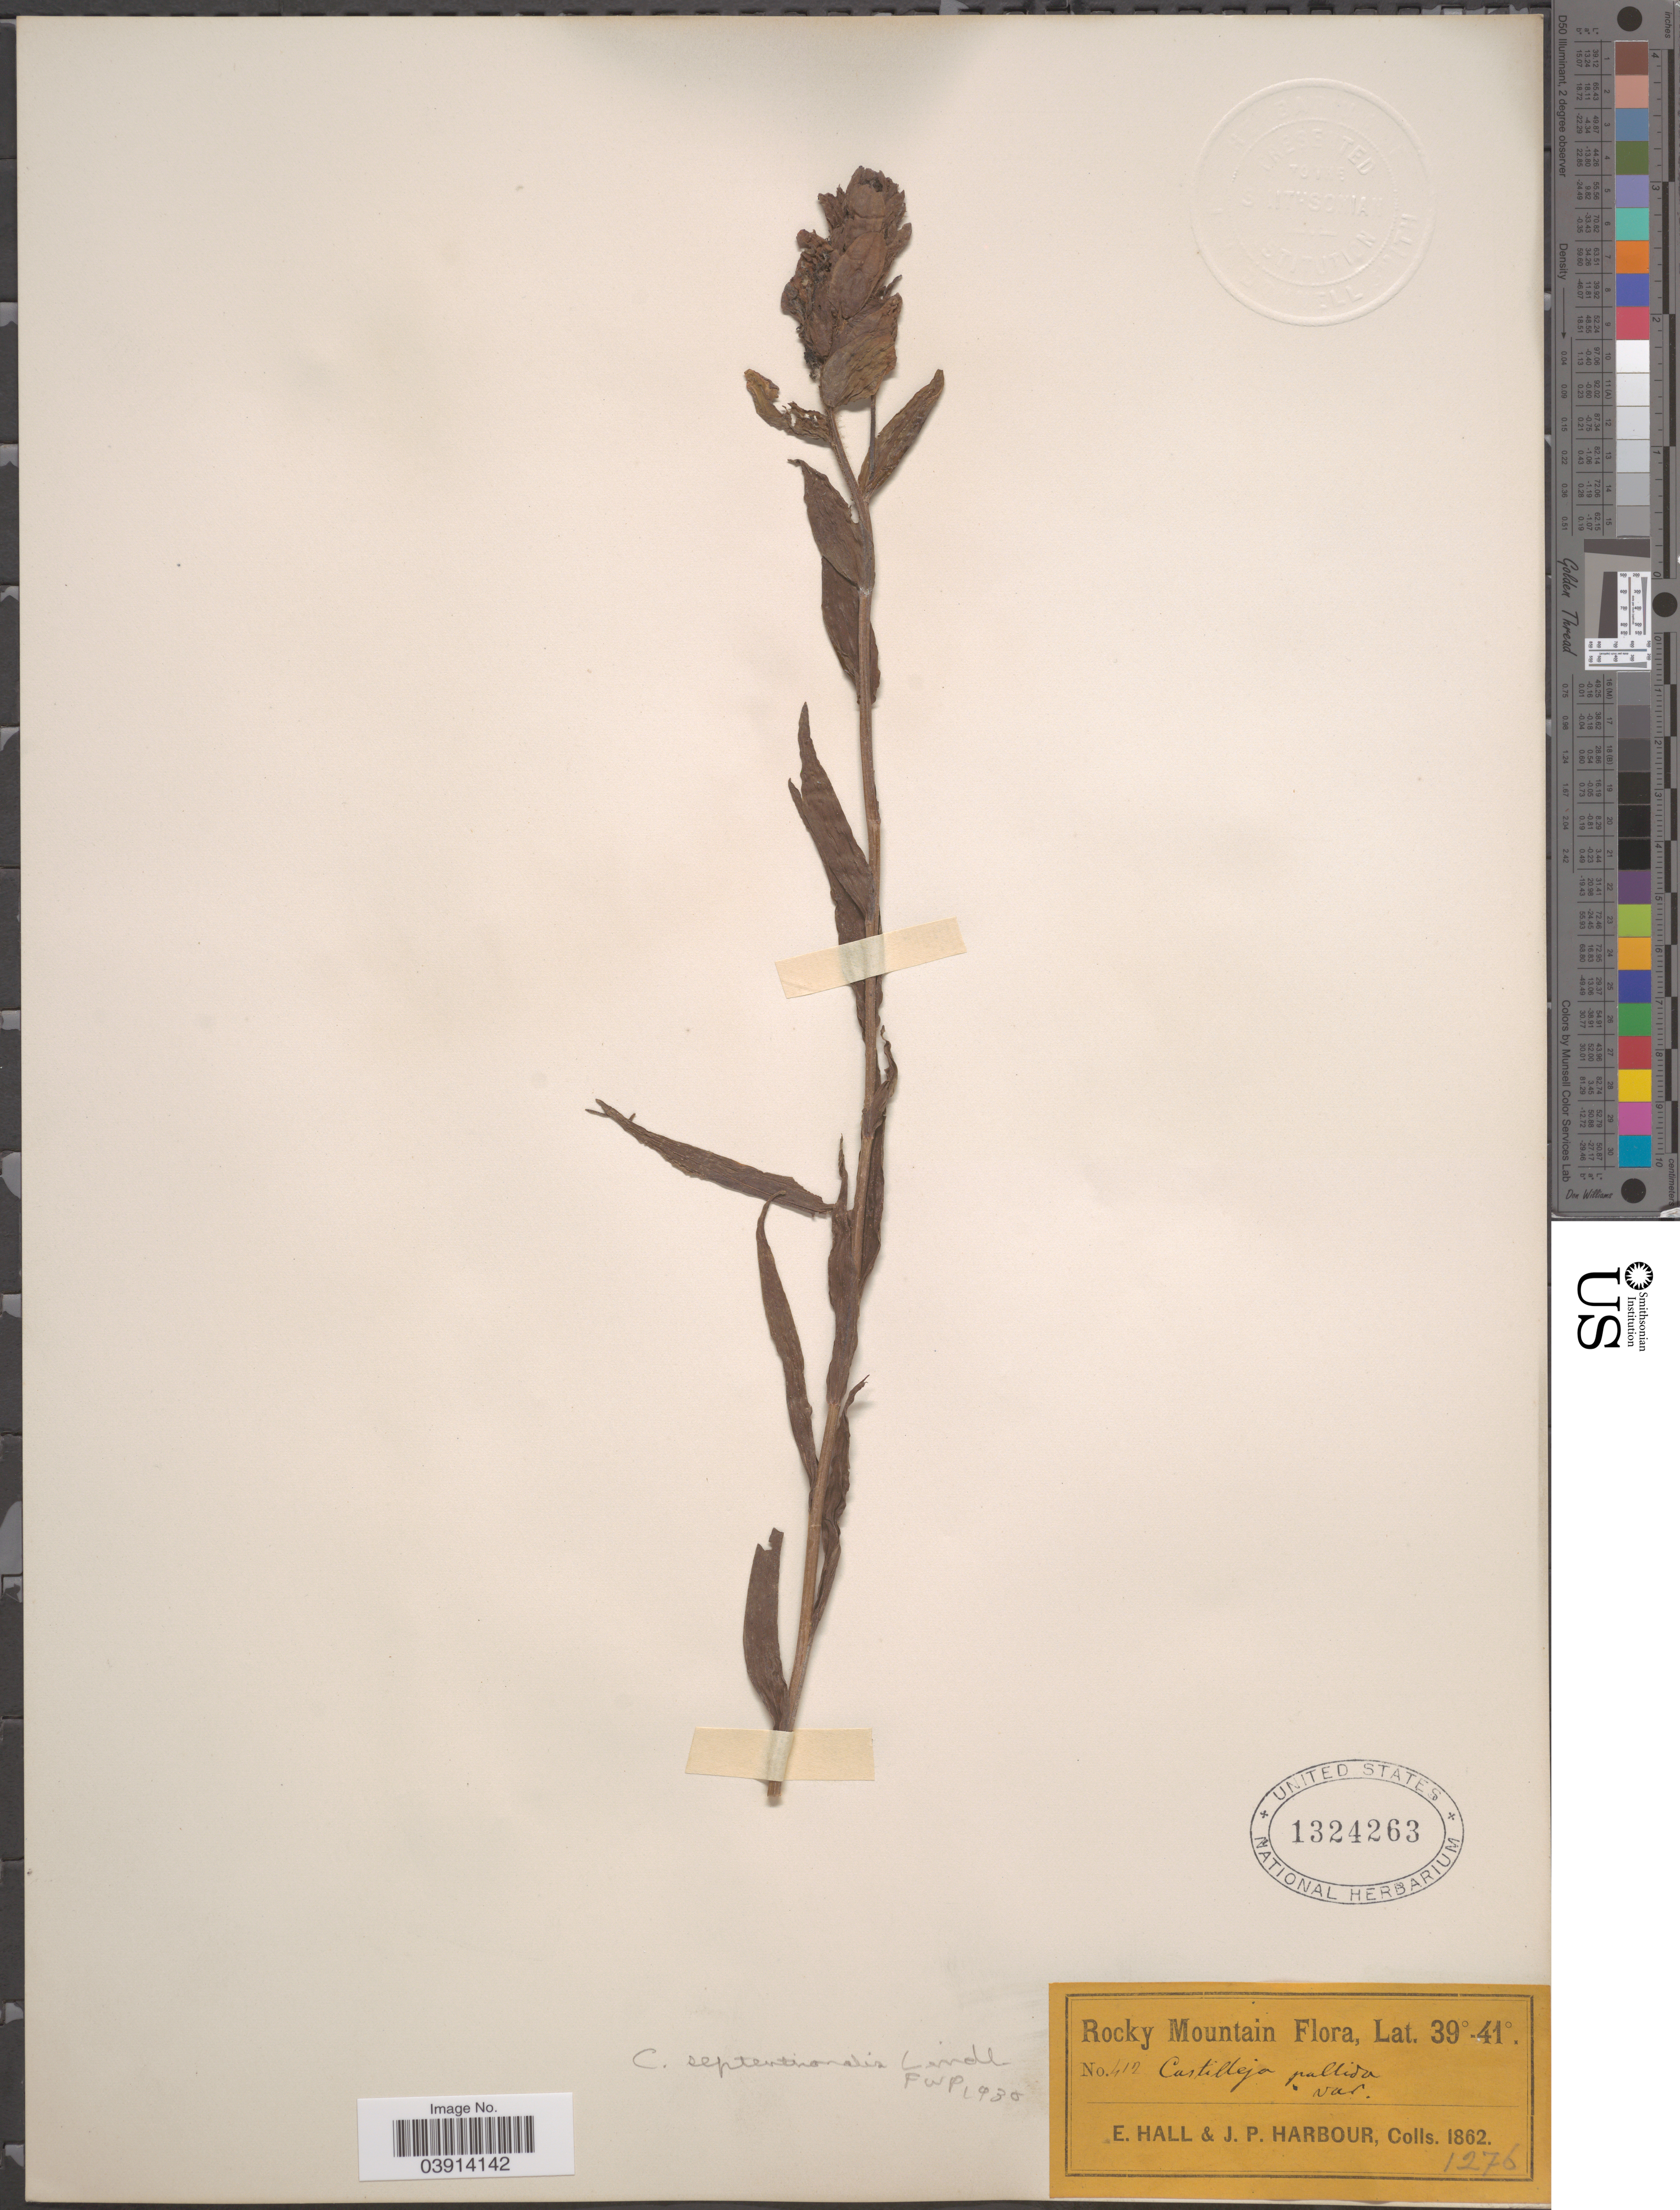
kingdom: Plantae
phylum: Tracheophyta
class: Magnoliopsida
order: Lamiales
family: Orobanchaceae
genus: Castilleja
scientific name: Castilleja septentrionalis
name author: Lindl.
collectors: E. Hall & J. Harbour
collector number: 412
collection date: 1862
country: United States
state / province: Colorado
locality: Rocky Mountain.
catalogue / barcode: US 1324263